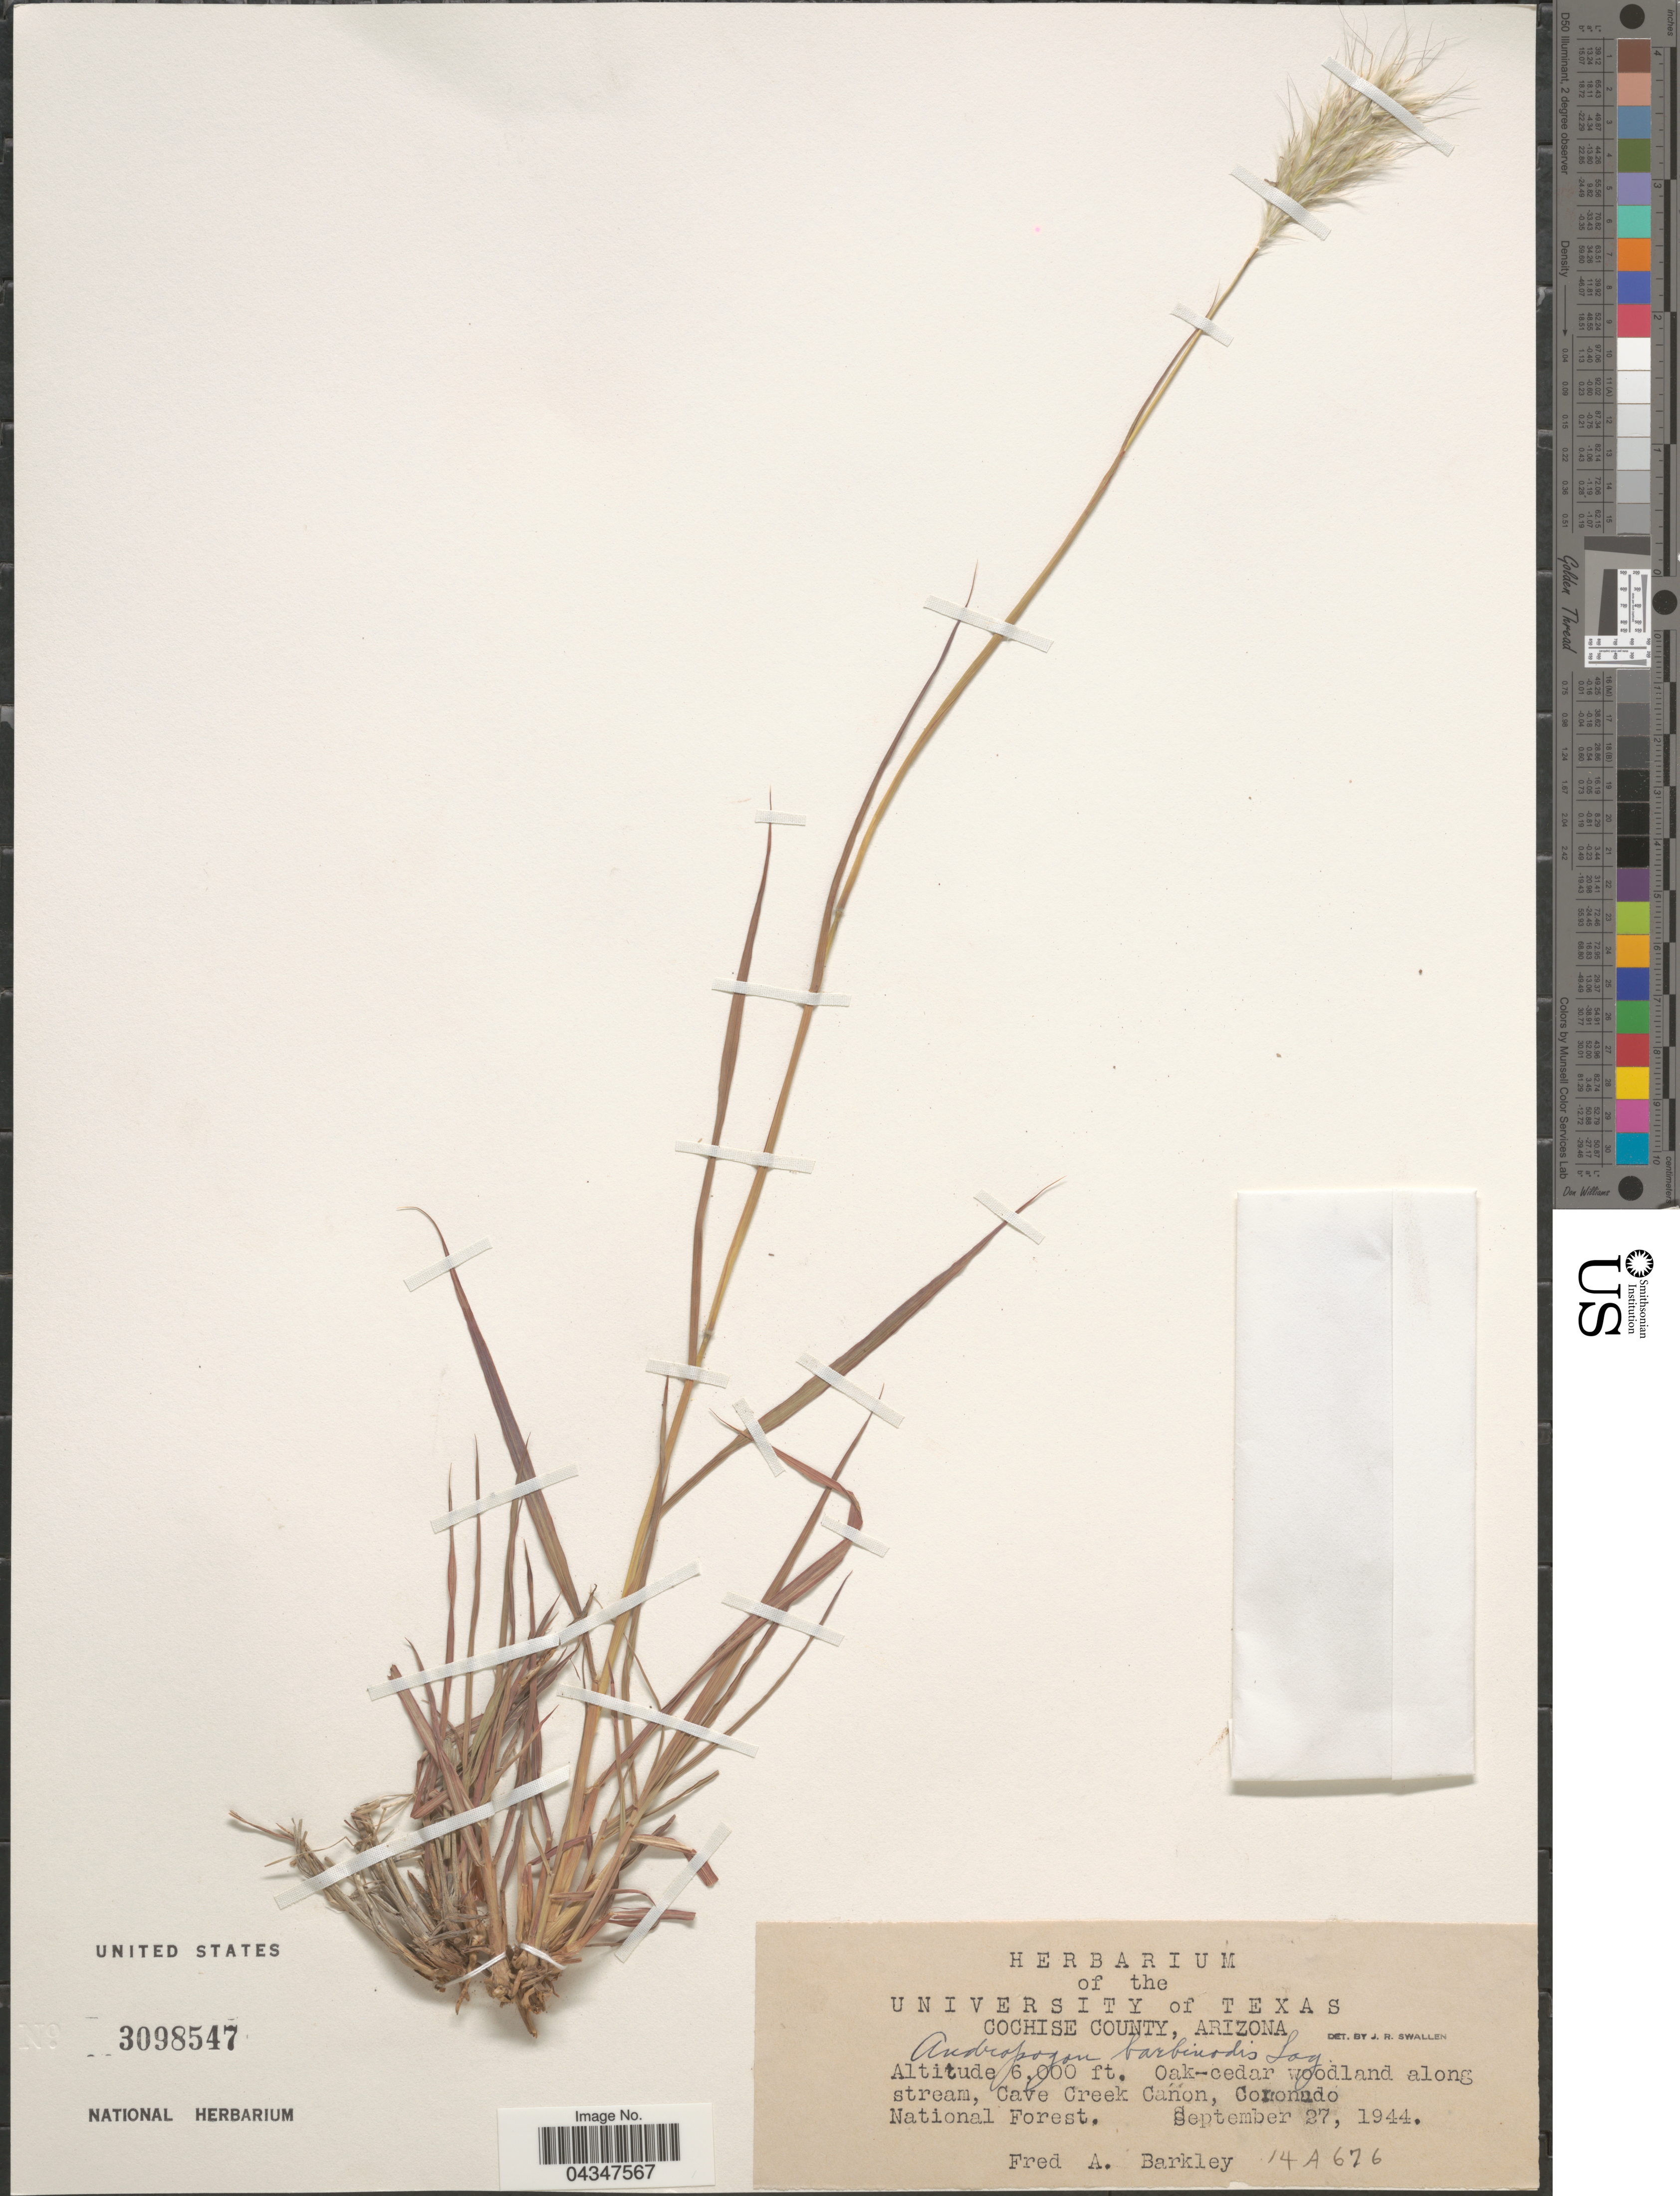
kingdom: Plantae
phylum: Tracheophyta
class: Liliopsida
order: Poales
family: Poaceae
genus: Bothriochloa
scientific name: Bothriochloa barbinodis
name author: (Lag.) Herter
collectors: F. A. Barkley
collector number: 14A676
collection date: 1944-09-27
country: United States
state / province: Arizona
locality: Cochise County. Cave Creek Cañon, Coronado National Forest.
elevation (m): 1829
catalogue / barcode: US 3098547